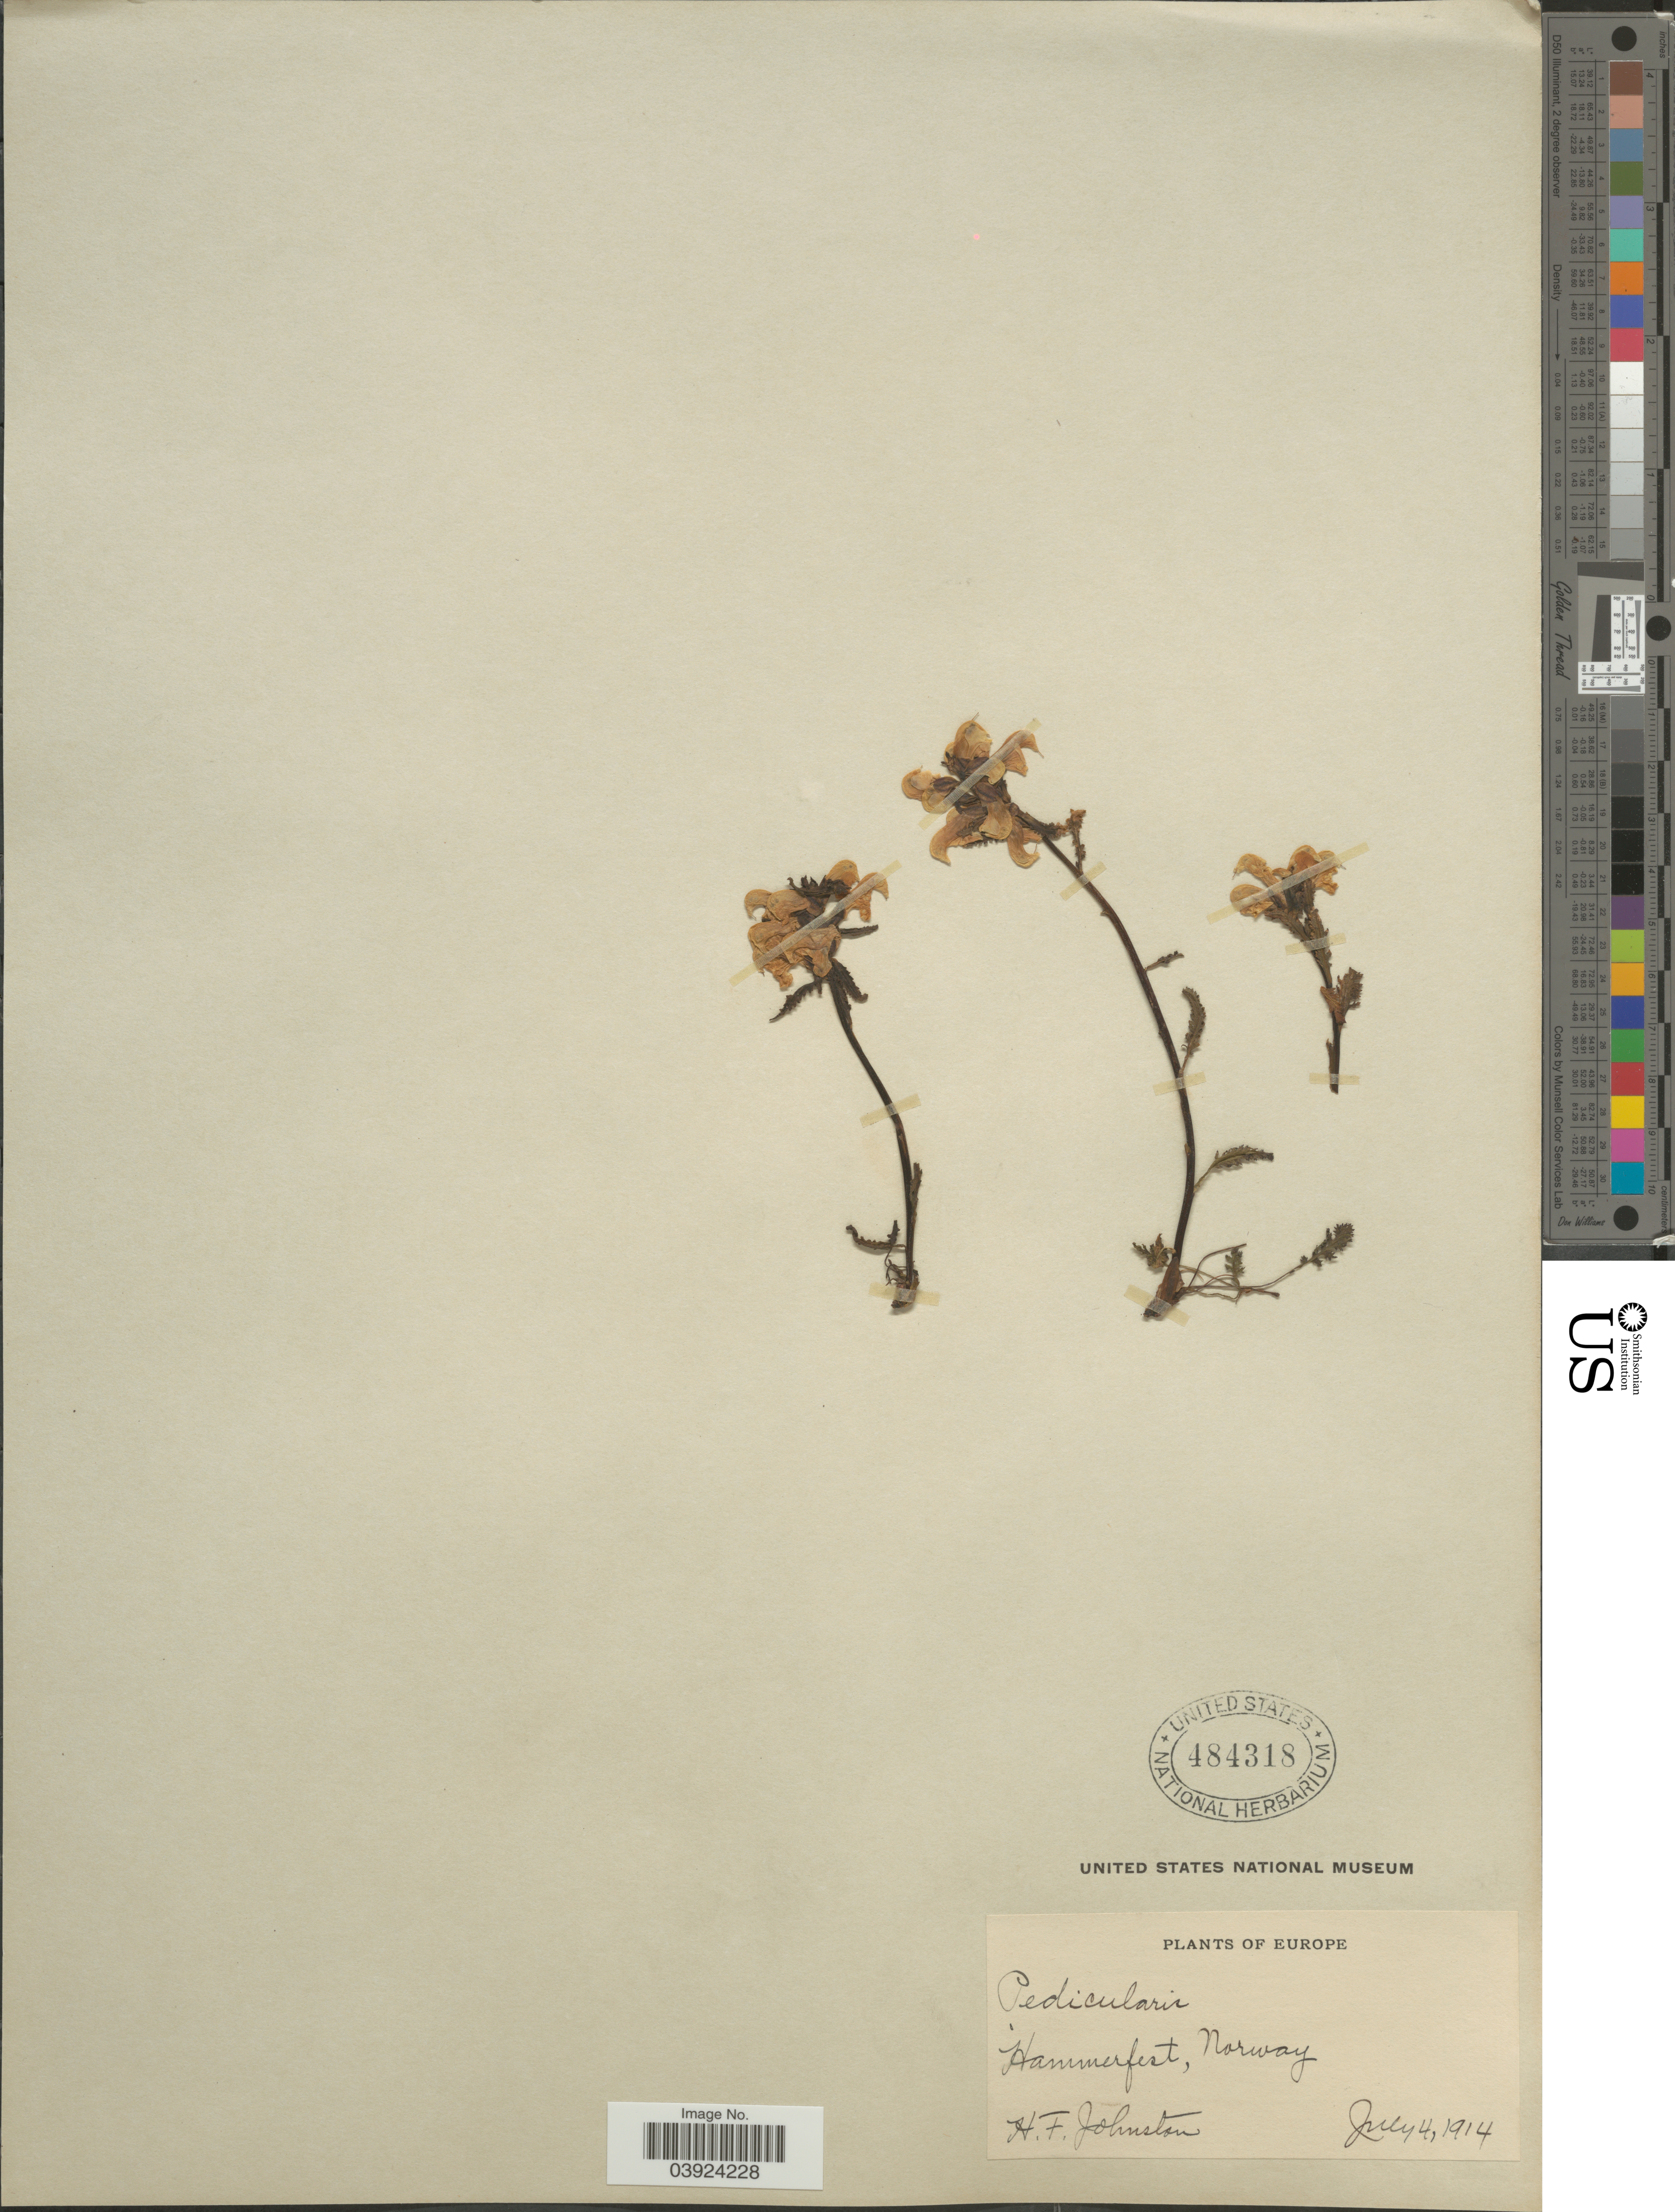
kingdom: Plantae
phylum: Tracheophyta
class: Magnoliopsida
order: Lamiales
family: Orobanchaceae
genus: Pedicularis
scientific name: Pedicularis sp.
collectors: H. Johnston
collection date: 1914-07-04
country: Norway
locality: Hammerfest.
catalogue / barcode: US 484318